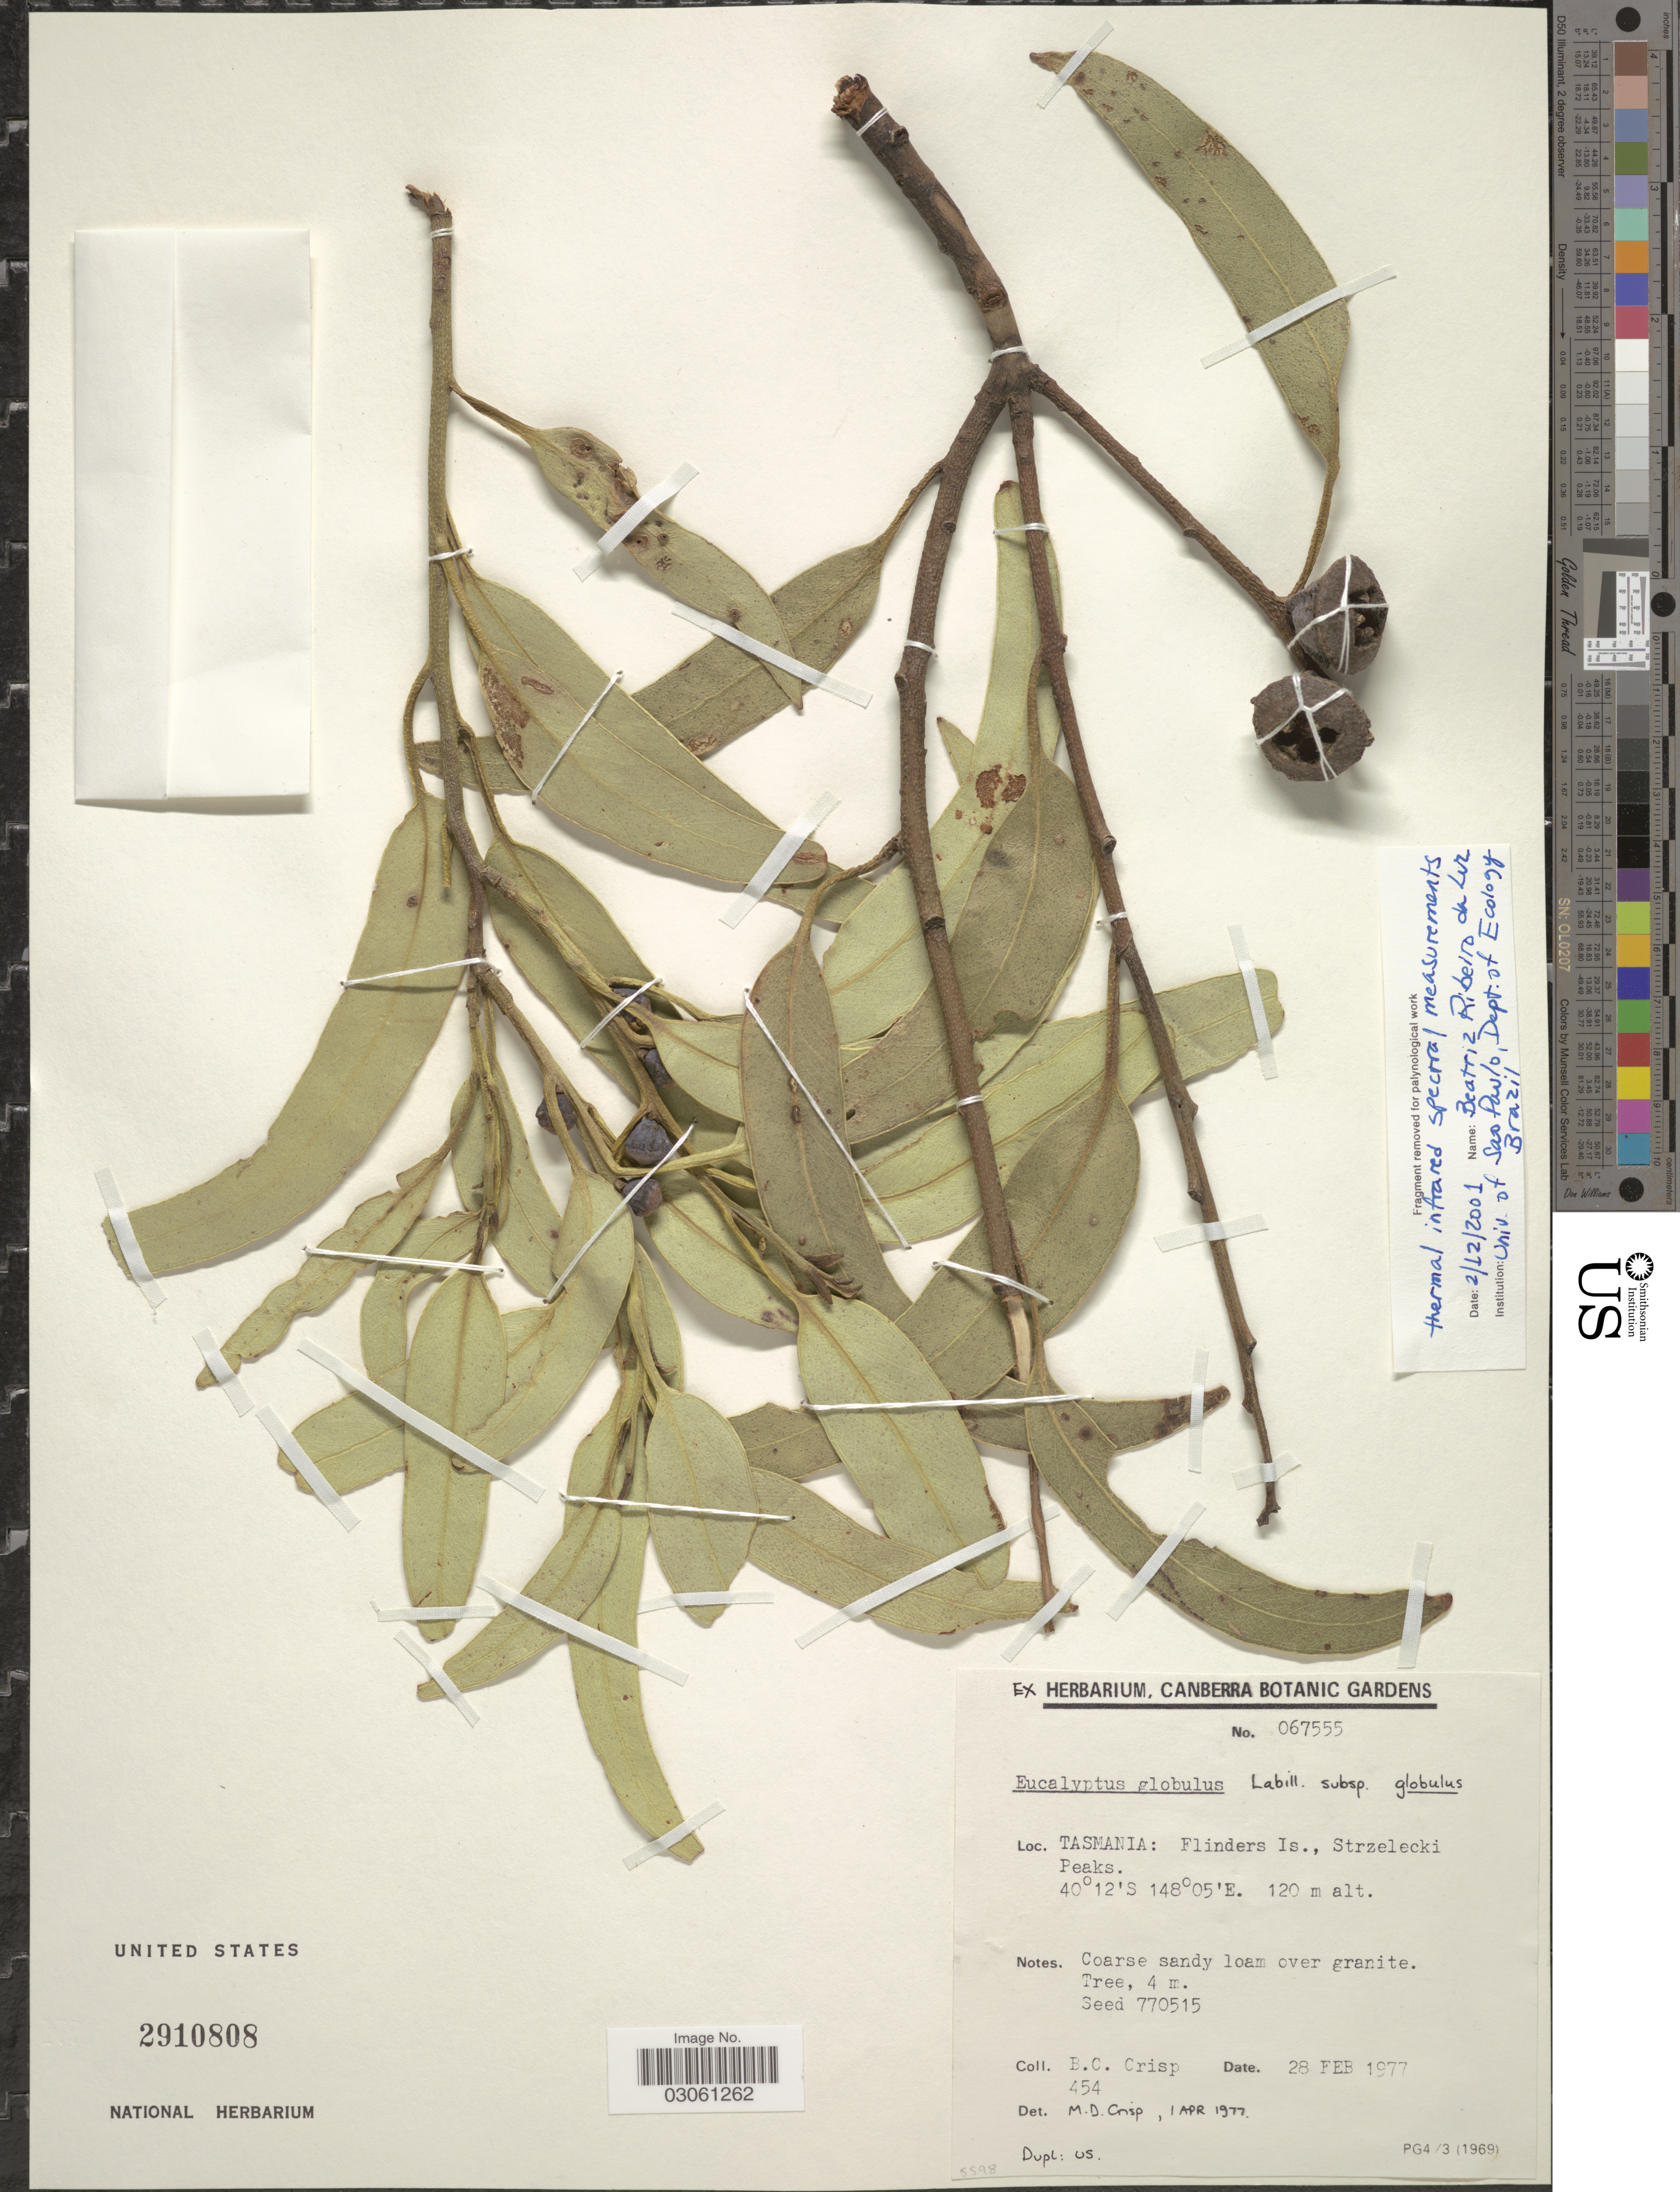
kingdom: Plantae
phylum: Tracheophyta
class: Magnoliopsida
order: Myrtales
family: Myrtaceae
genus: Eucalyptus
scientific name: Eucalyptus globulus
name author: Labill.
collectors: B. Crisp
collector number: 454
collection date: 1977-02-28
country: Australia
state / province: Tasmania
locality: Flinders Is., Strzelecki Peaks.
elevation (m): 120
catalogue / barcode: US 2910808